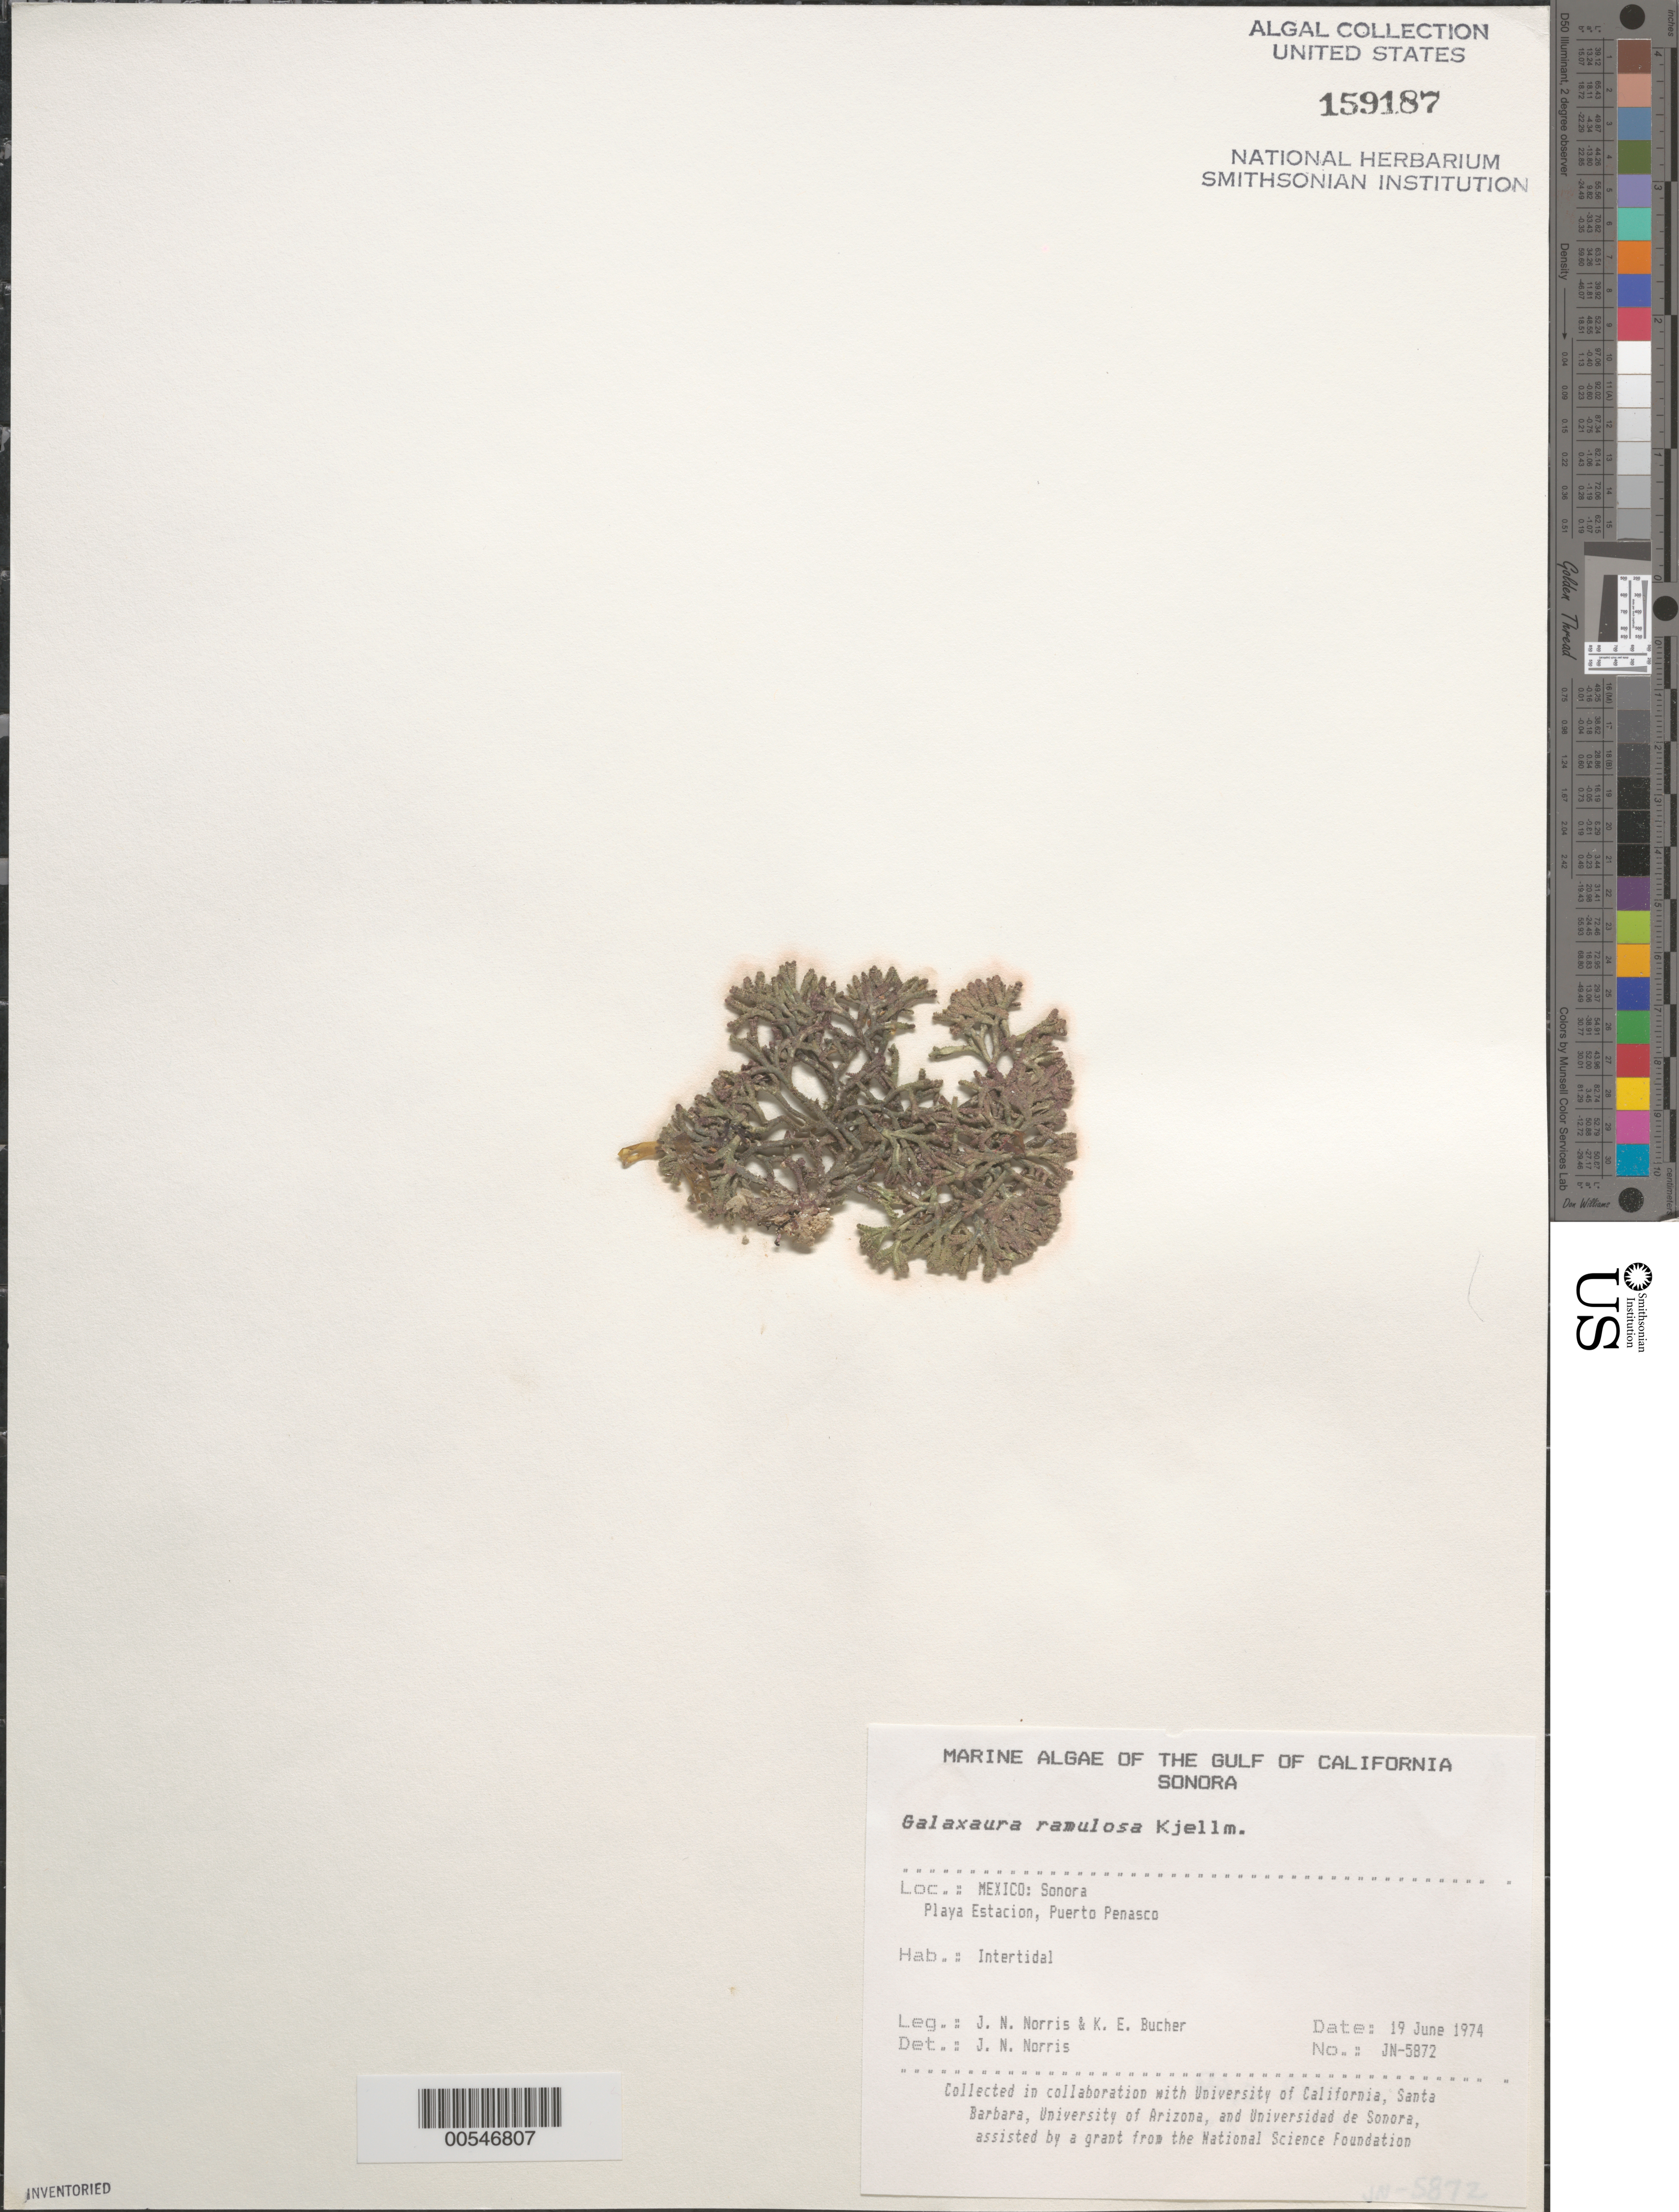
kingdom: Plantae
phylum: Rhodophyta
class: Florideophyceae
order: Nemaliales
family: Galaxauraceae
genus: Galaxaura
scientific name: Galaxaura rugosa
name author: (Ellis & Sol.) J.V.Lamouroux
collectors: J. N. Norris & K. E. Bucher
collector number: JN-5872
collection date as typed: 19 Jun 1974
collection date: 1974-06-19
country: Mexico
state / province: Sonora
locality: Playa Estacion, Puerto Penasco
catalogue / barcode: US 159187